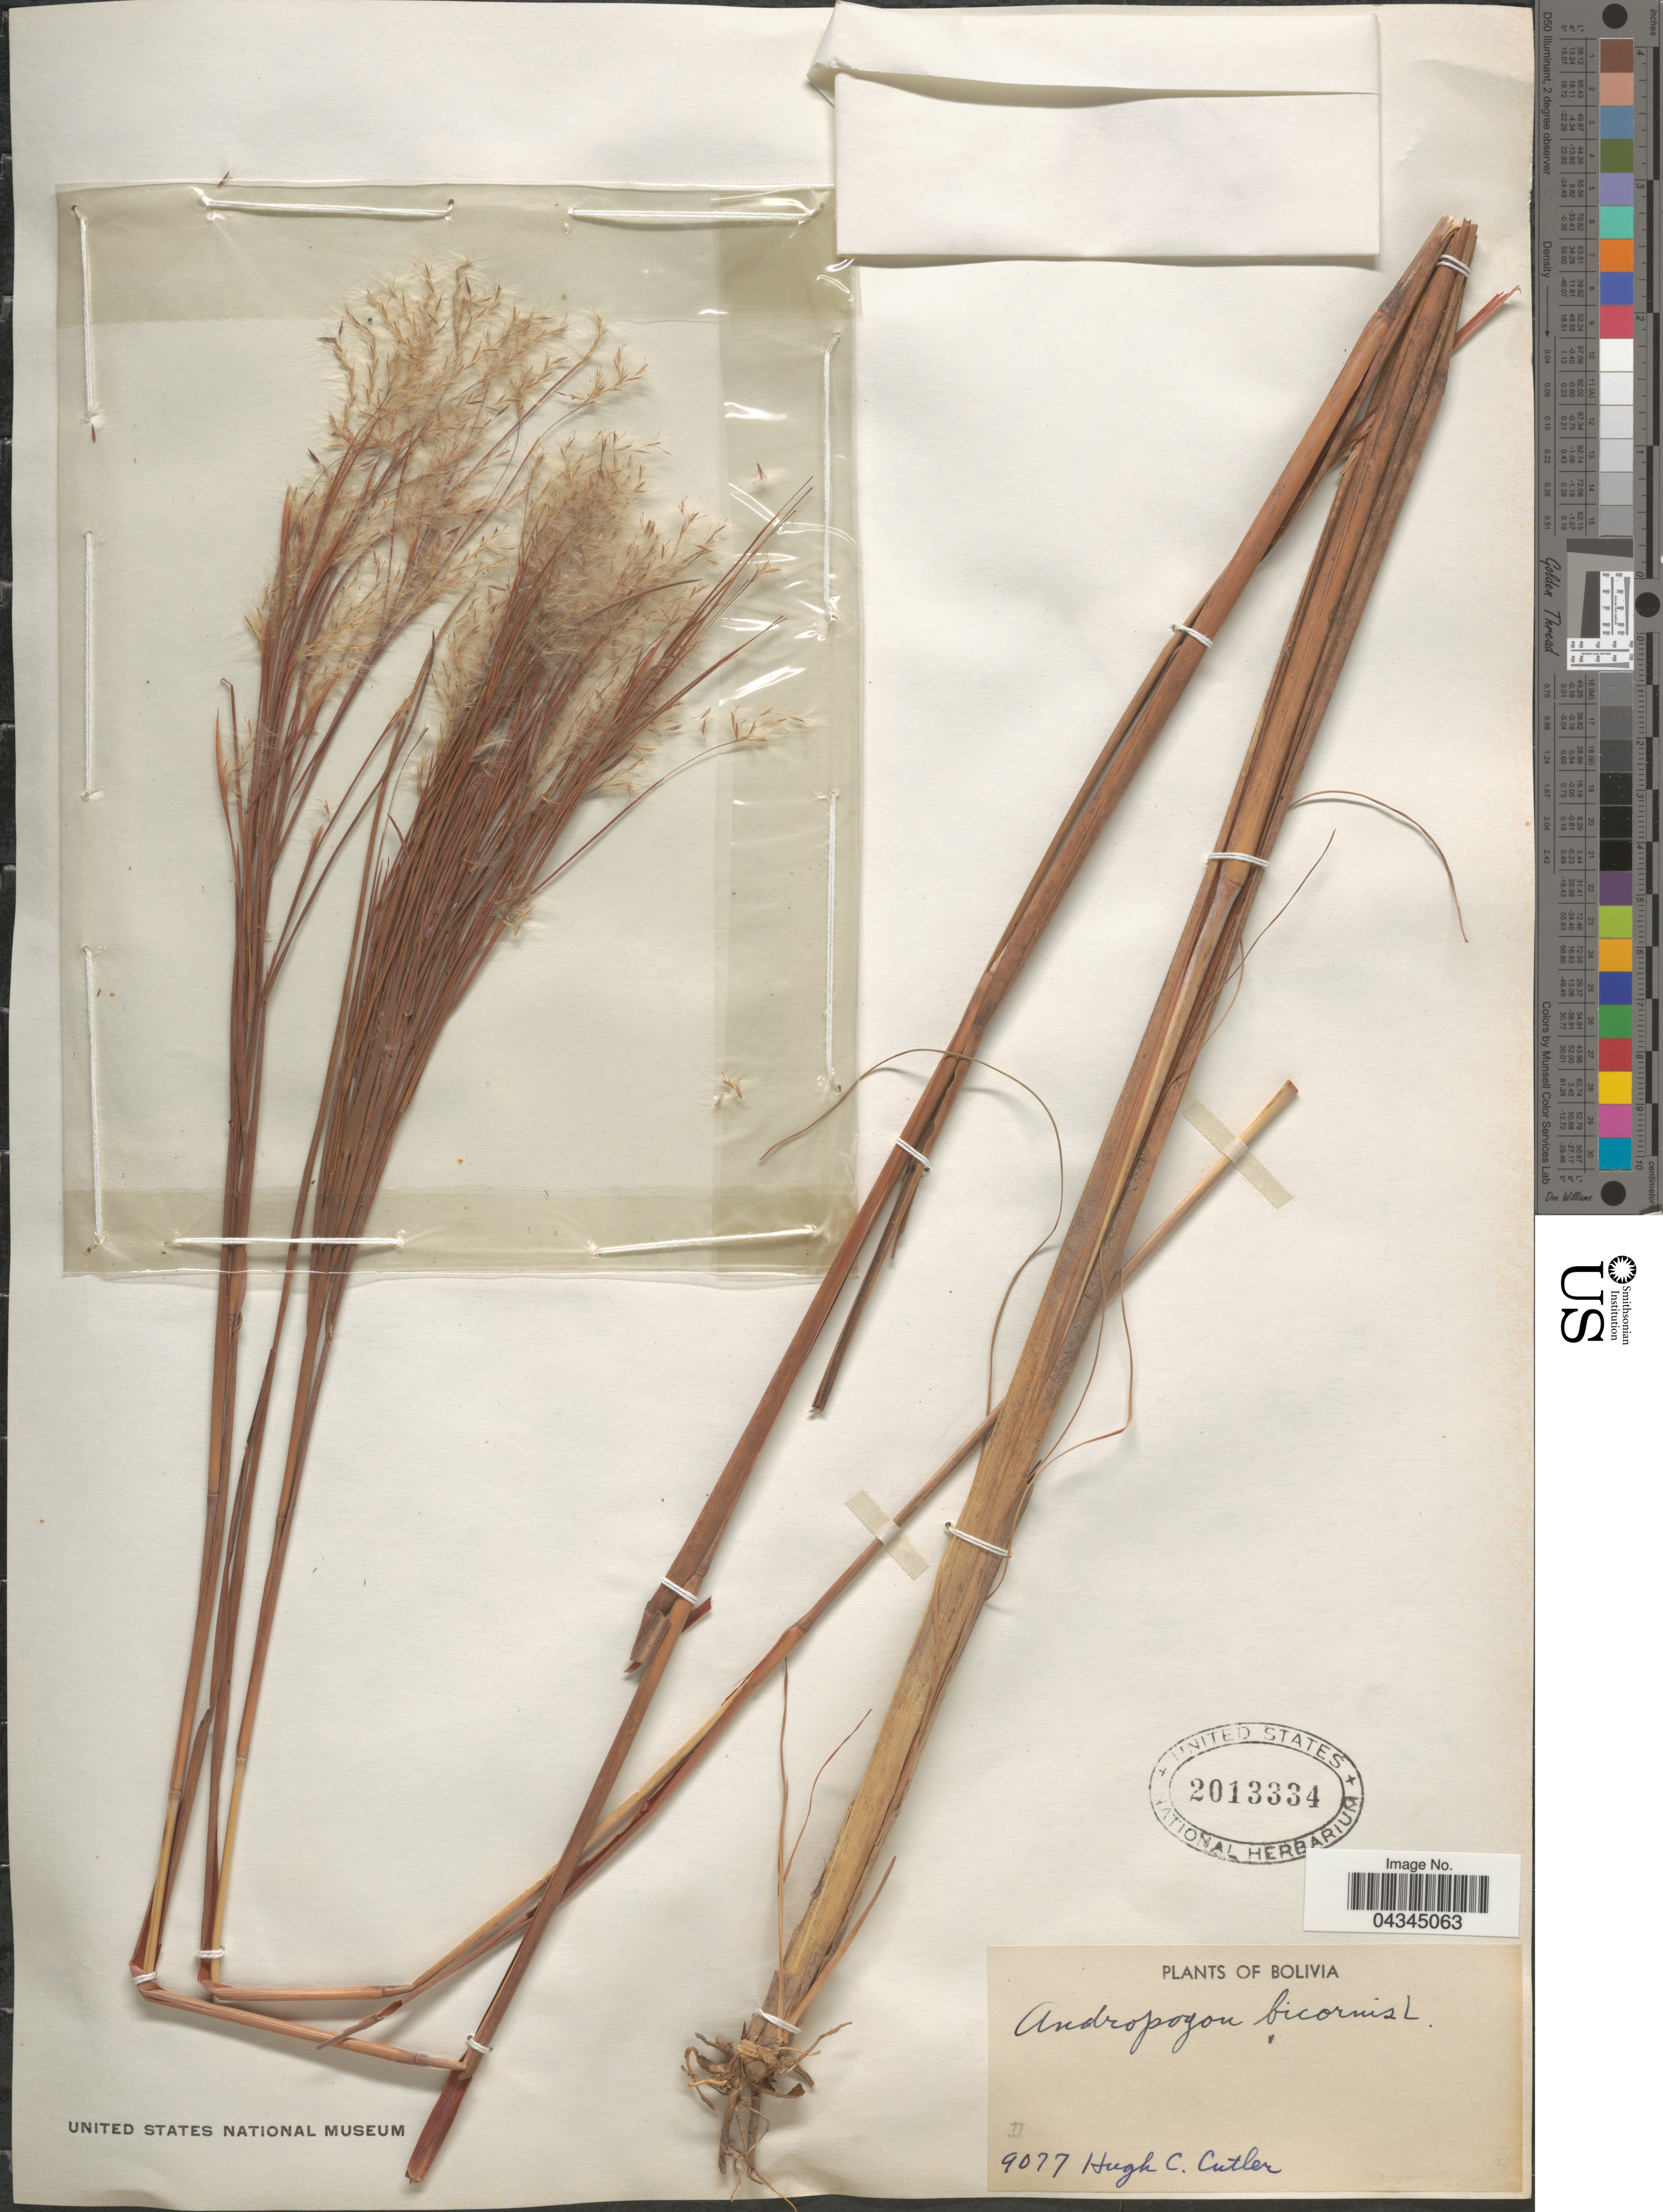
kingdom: Plantae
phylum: Tracheophyta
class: Liliopsida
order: Poales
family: Poaceae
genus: Andropogon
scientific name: Andropogon bicornis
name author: L.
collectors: H. C. Cutler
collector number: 9077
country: Bolivia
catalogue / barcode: US 2013334